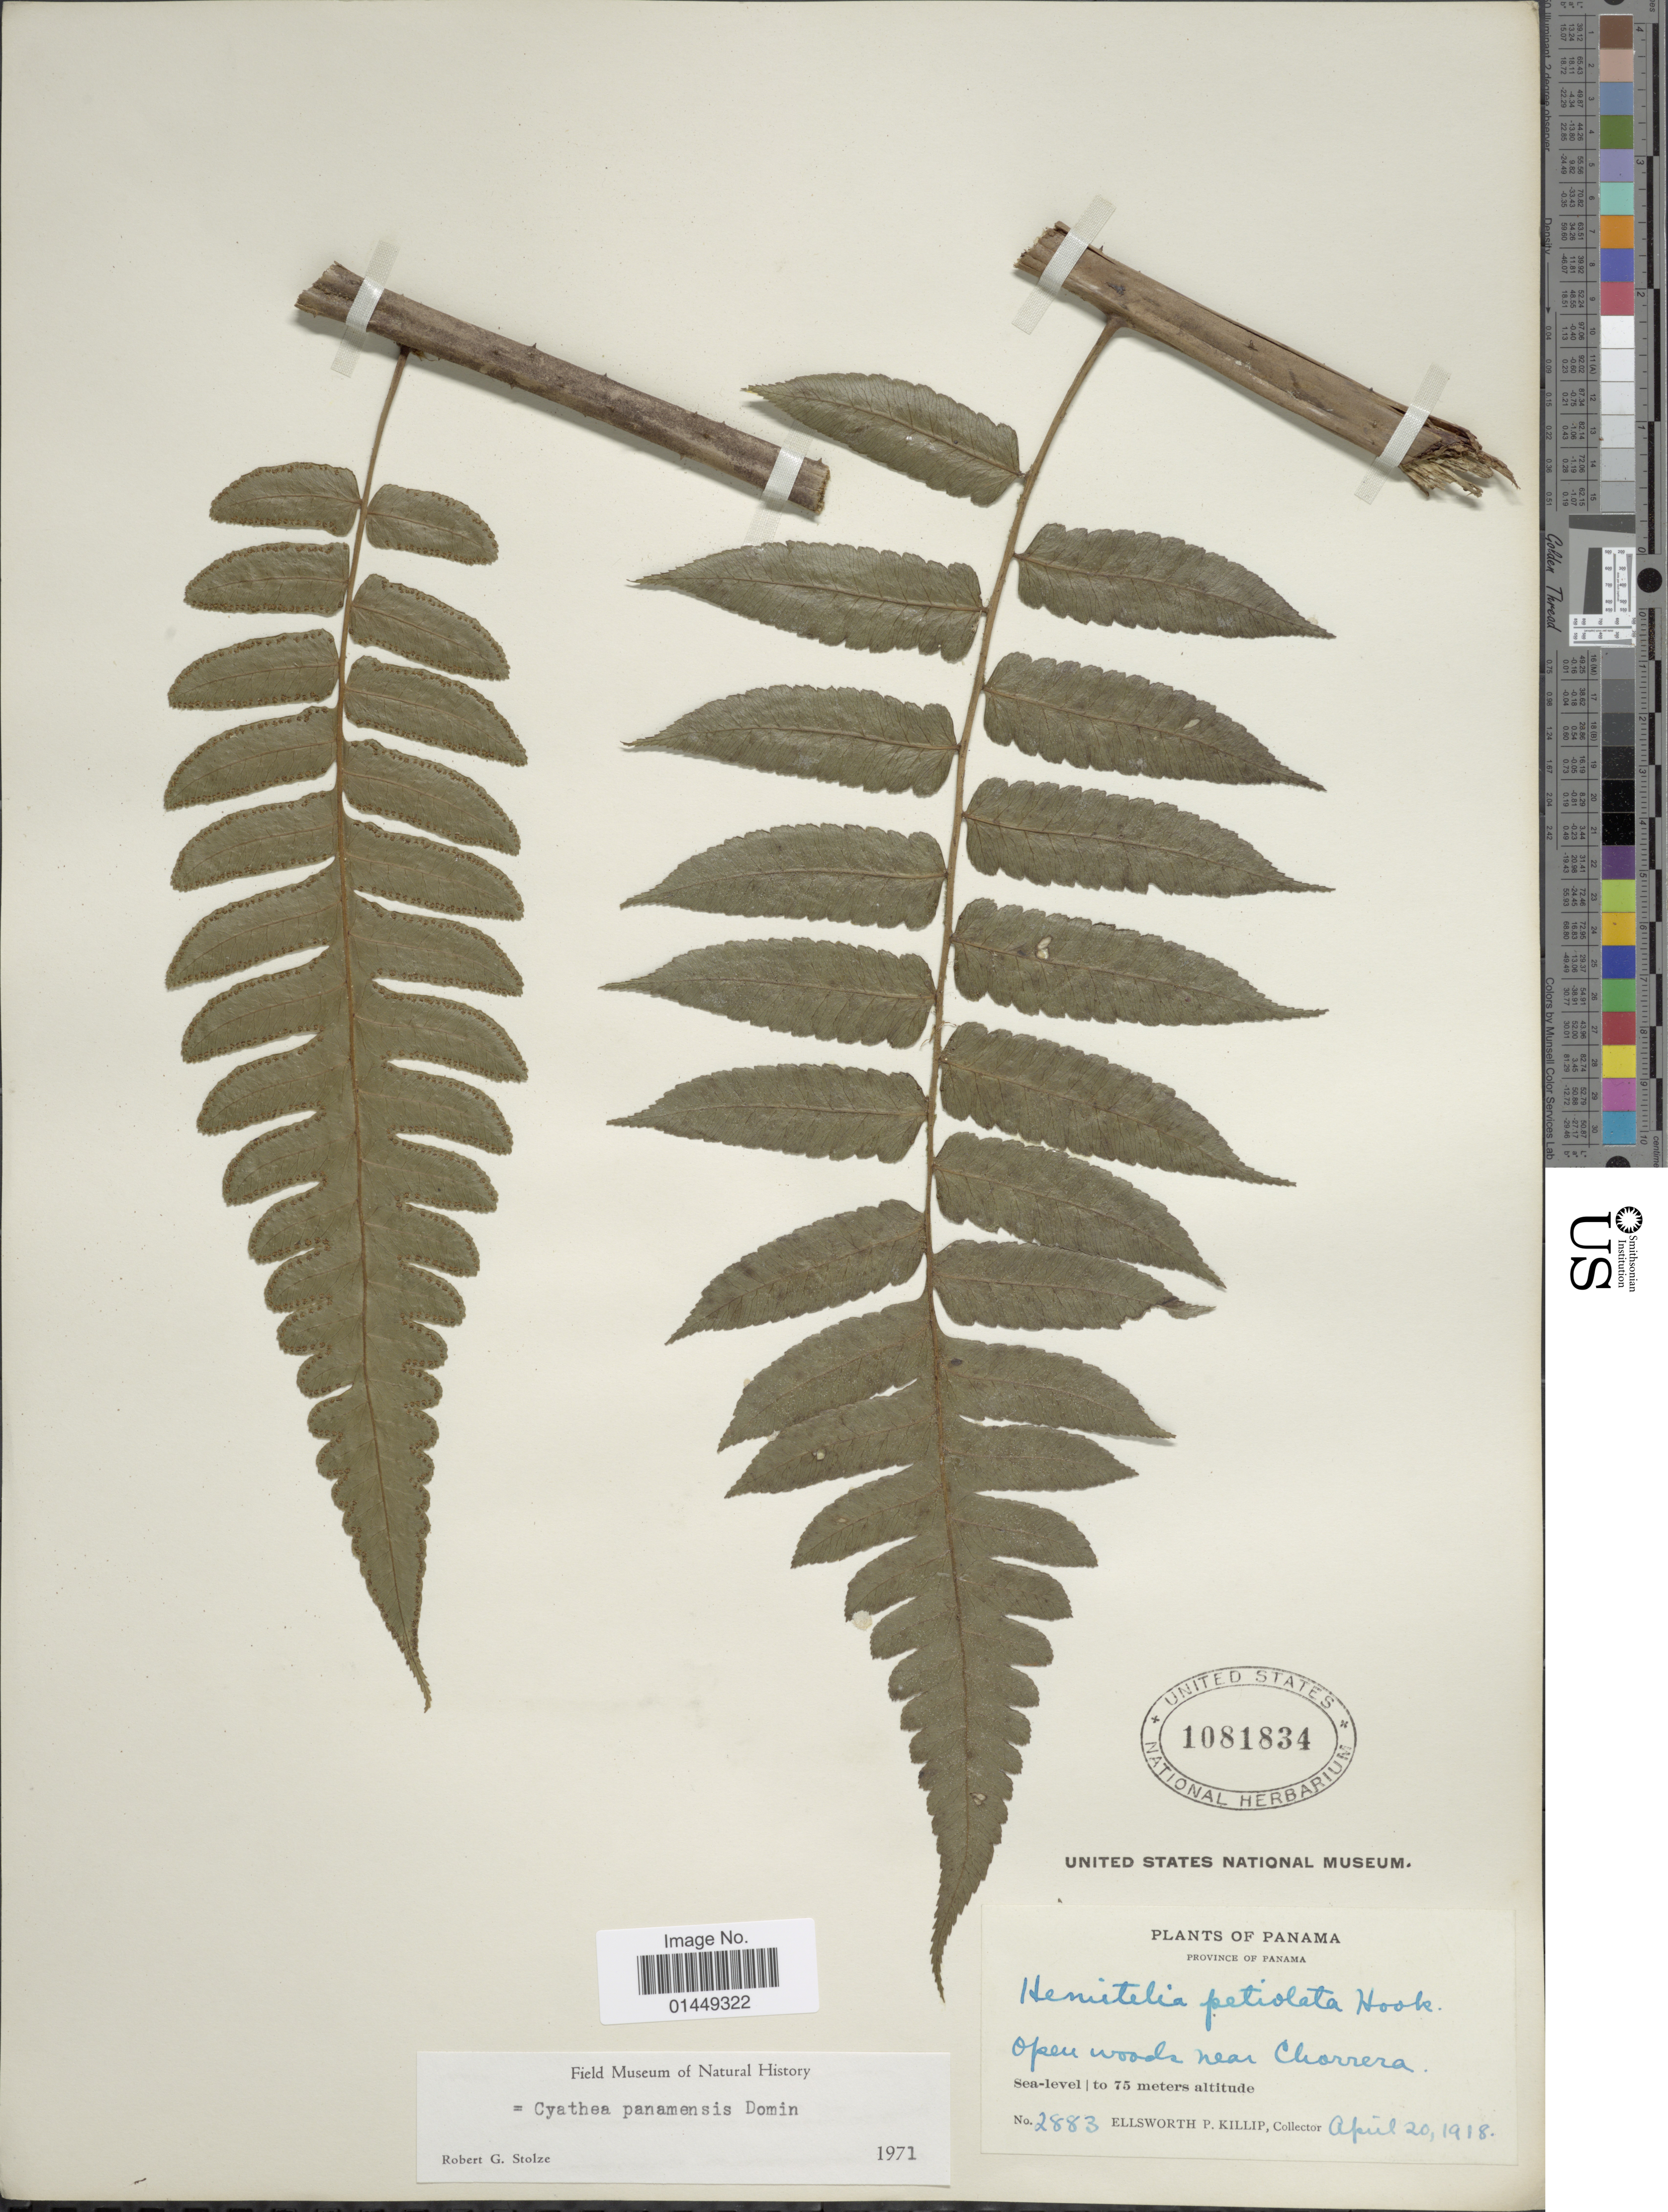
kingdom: Plantae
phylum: Tracheophyta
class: Polypodiopsida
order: Cyatheales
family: Cyatheaceae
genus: Cyathea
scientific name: Cyathea petiolata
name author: (Hook.) R.M. Tryon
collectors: E. P. Killip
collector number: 2883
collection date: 1918-04-20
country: Panama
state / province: Panamá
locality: Province of Panama. Open woods near Chorrera.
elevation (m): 75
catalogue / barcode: US 1081834